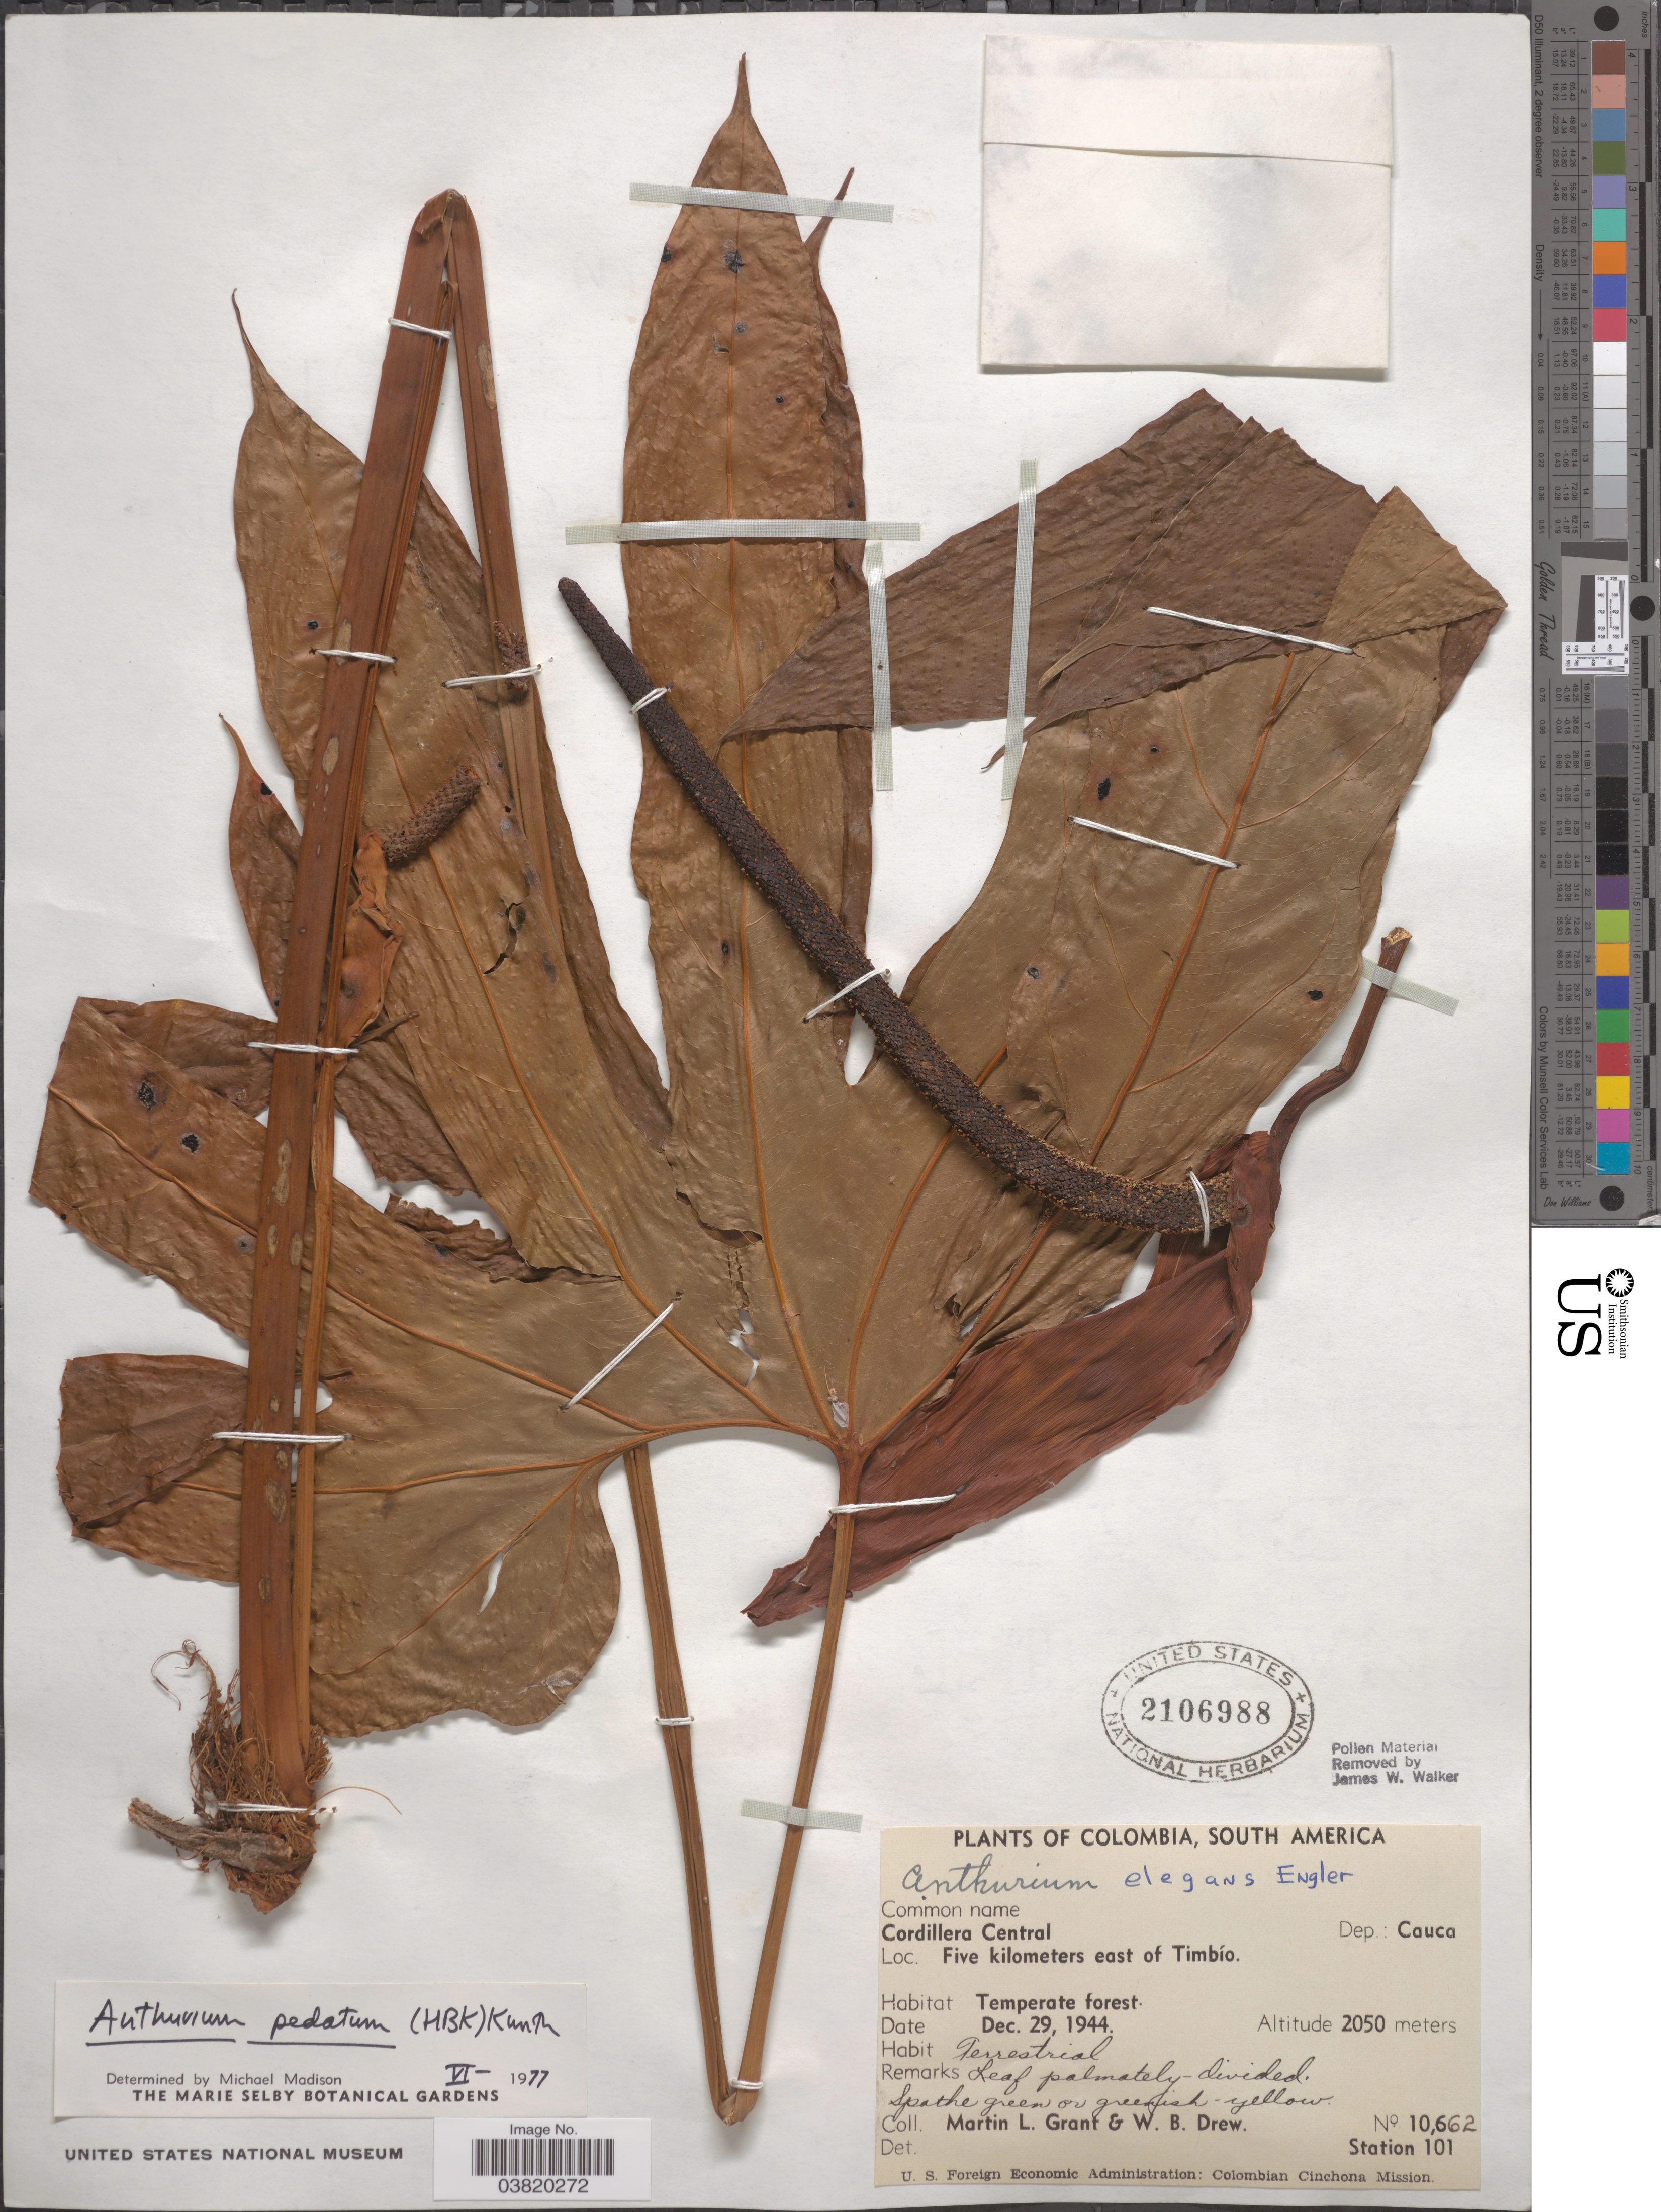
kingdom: Plantae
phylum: Tracheophyta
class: Liliopsida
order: Alismatales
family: Araceae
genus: Anthurium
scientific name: Anthurium pedatum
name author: (Kunth) Endl. ex Kunth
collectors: M. L. Grant & W. B. Drew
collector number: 10662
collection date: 1944-12-29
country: Colombia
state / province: Cauca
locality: Cordillera Central. Dep.: Cuenca. Five kilometers east of Timbío. Station 101.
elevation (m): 2050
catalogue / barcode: US 2106988